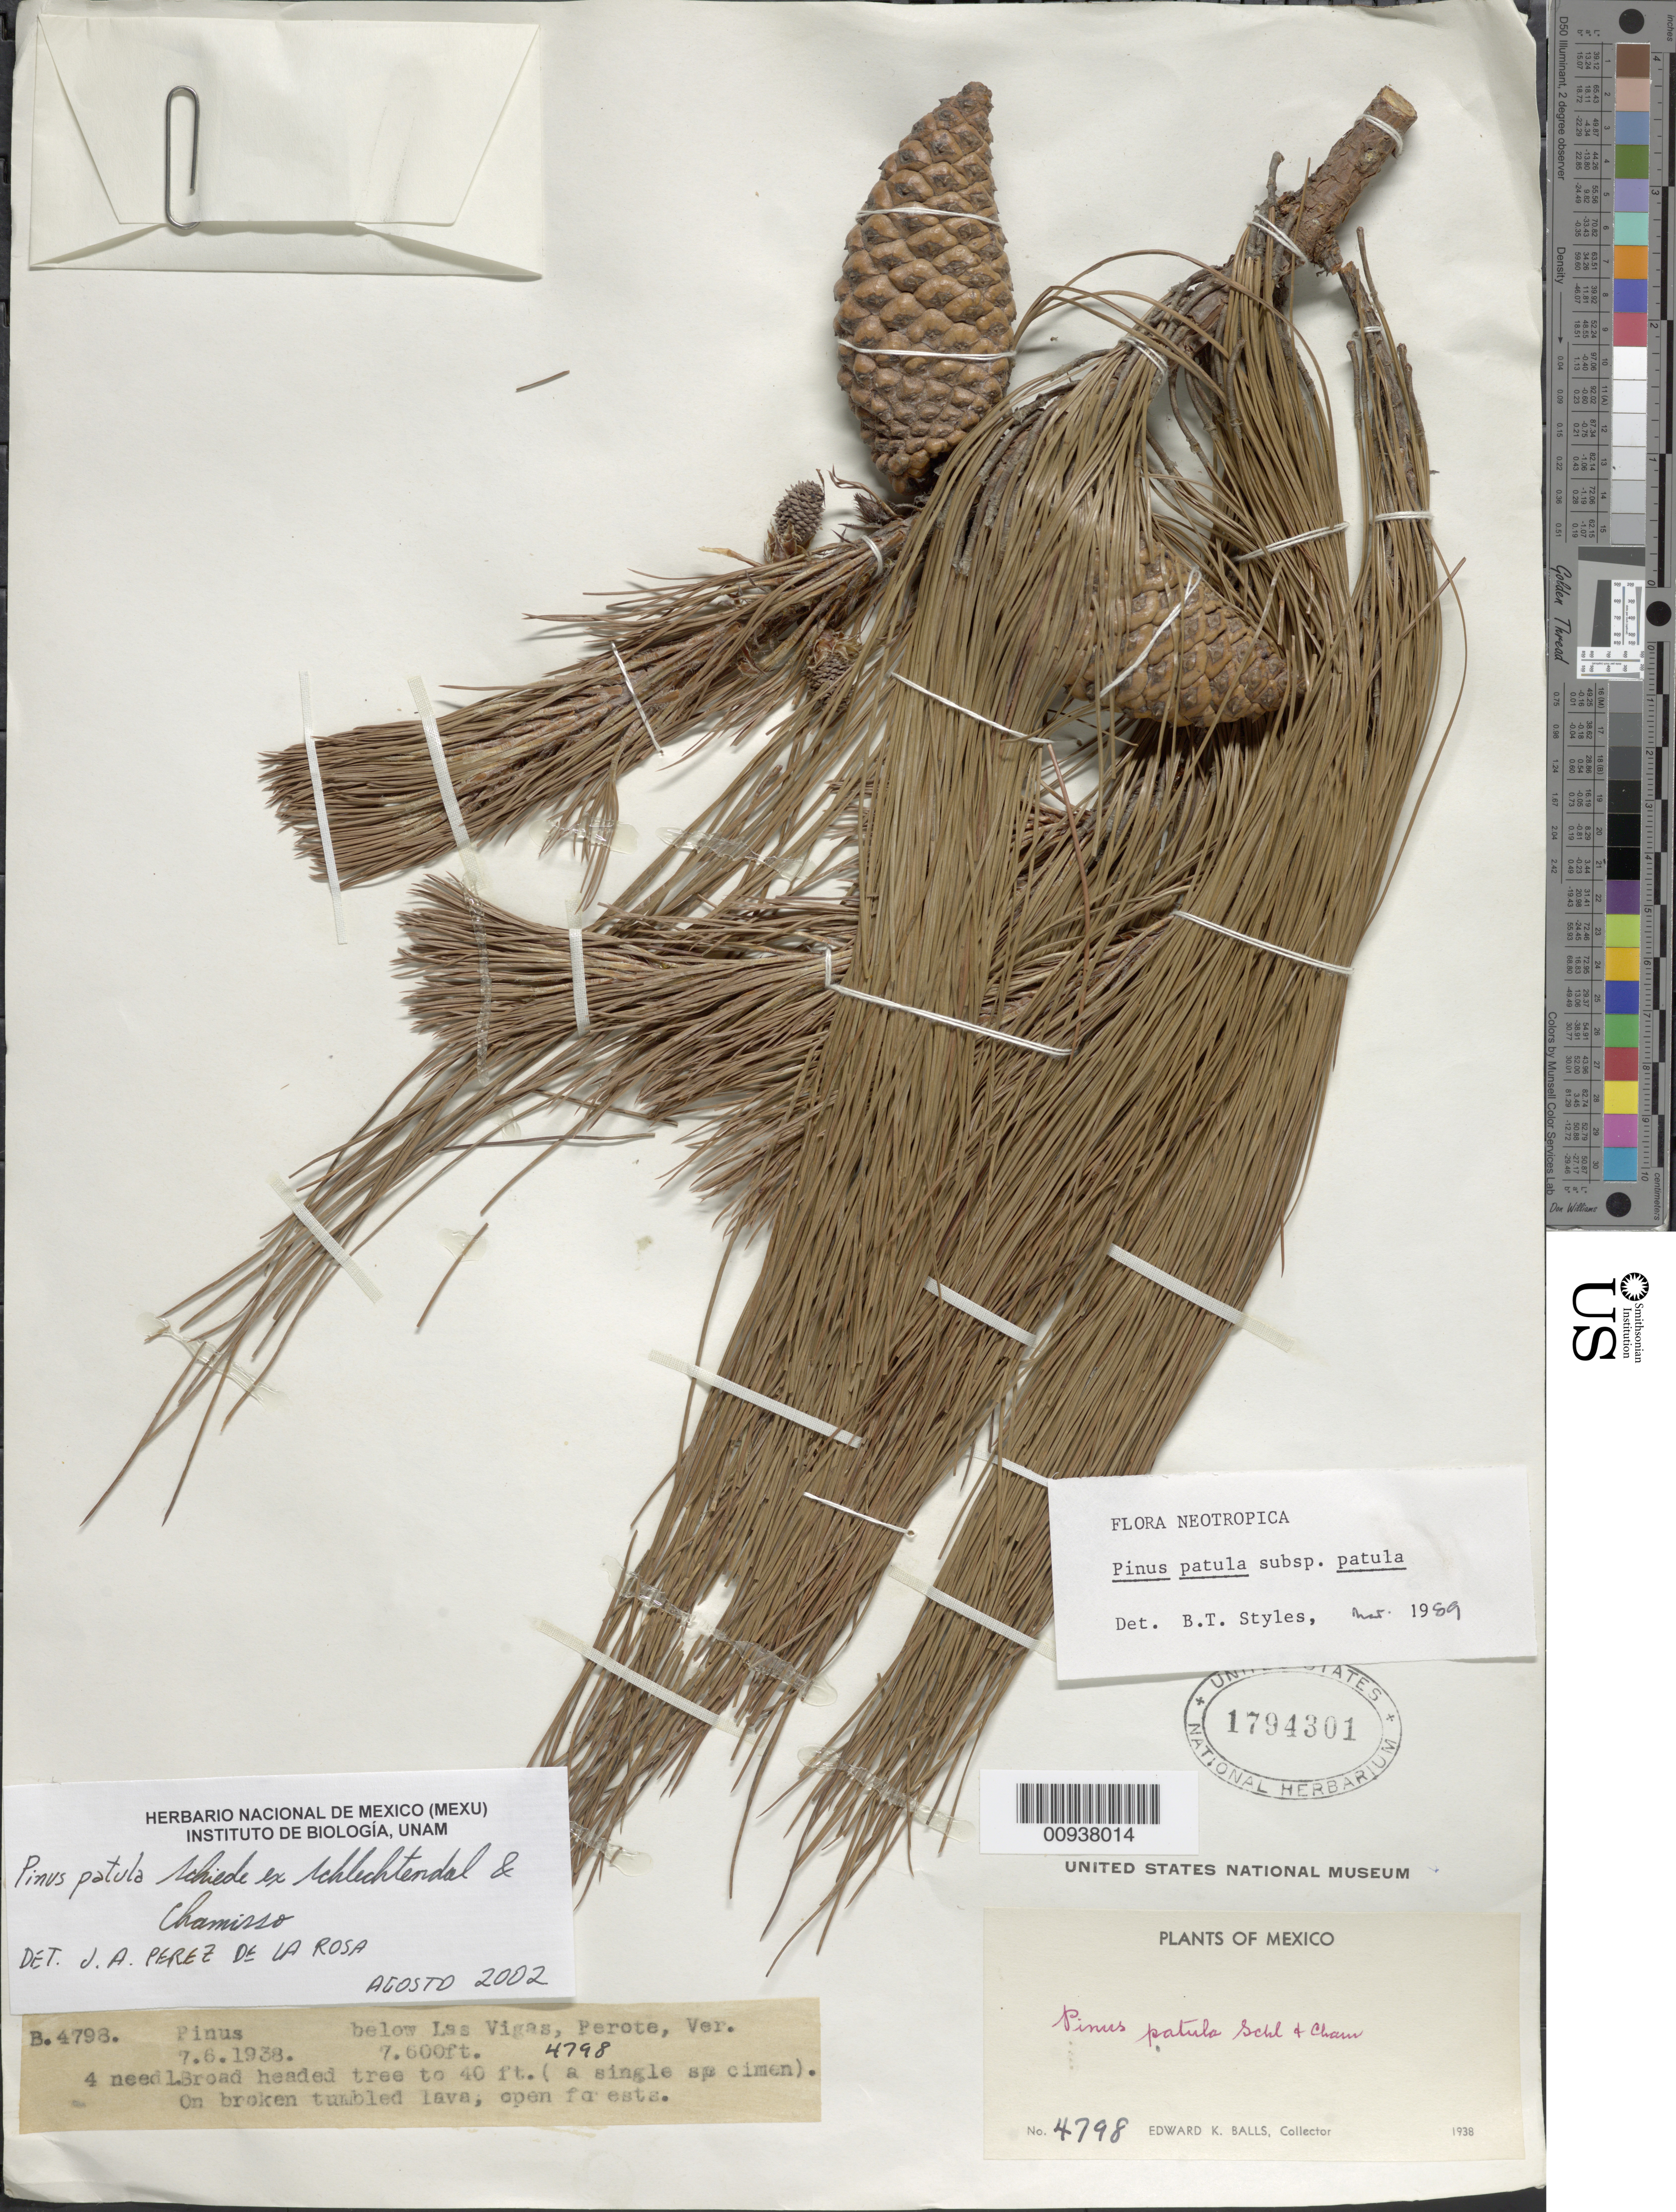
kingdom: Plantae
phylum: Tracheophyta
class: Pinopsida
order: Pinales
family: Pinaceae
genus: Pinus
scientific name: Pinus patula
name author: Schltdl. & Cham.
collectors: E. K. Balls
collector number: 4798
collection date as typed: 06 Jul 1938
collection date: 1938-07-06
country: Mexico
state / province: Veracruz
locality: Below Las Vigas, Perote.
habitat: On broken tumbled lava, open forests.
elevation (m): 2316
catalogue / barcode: US 1794301